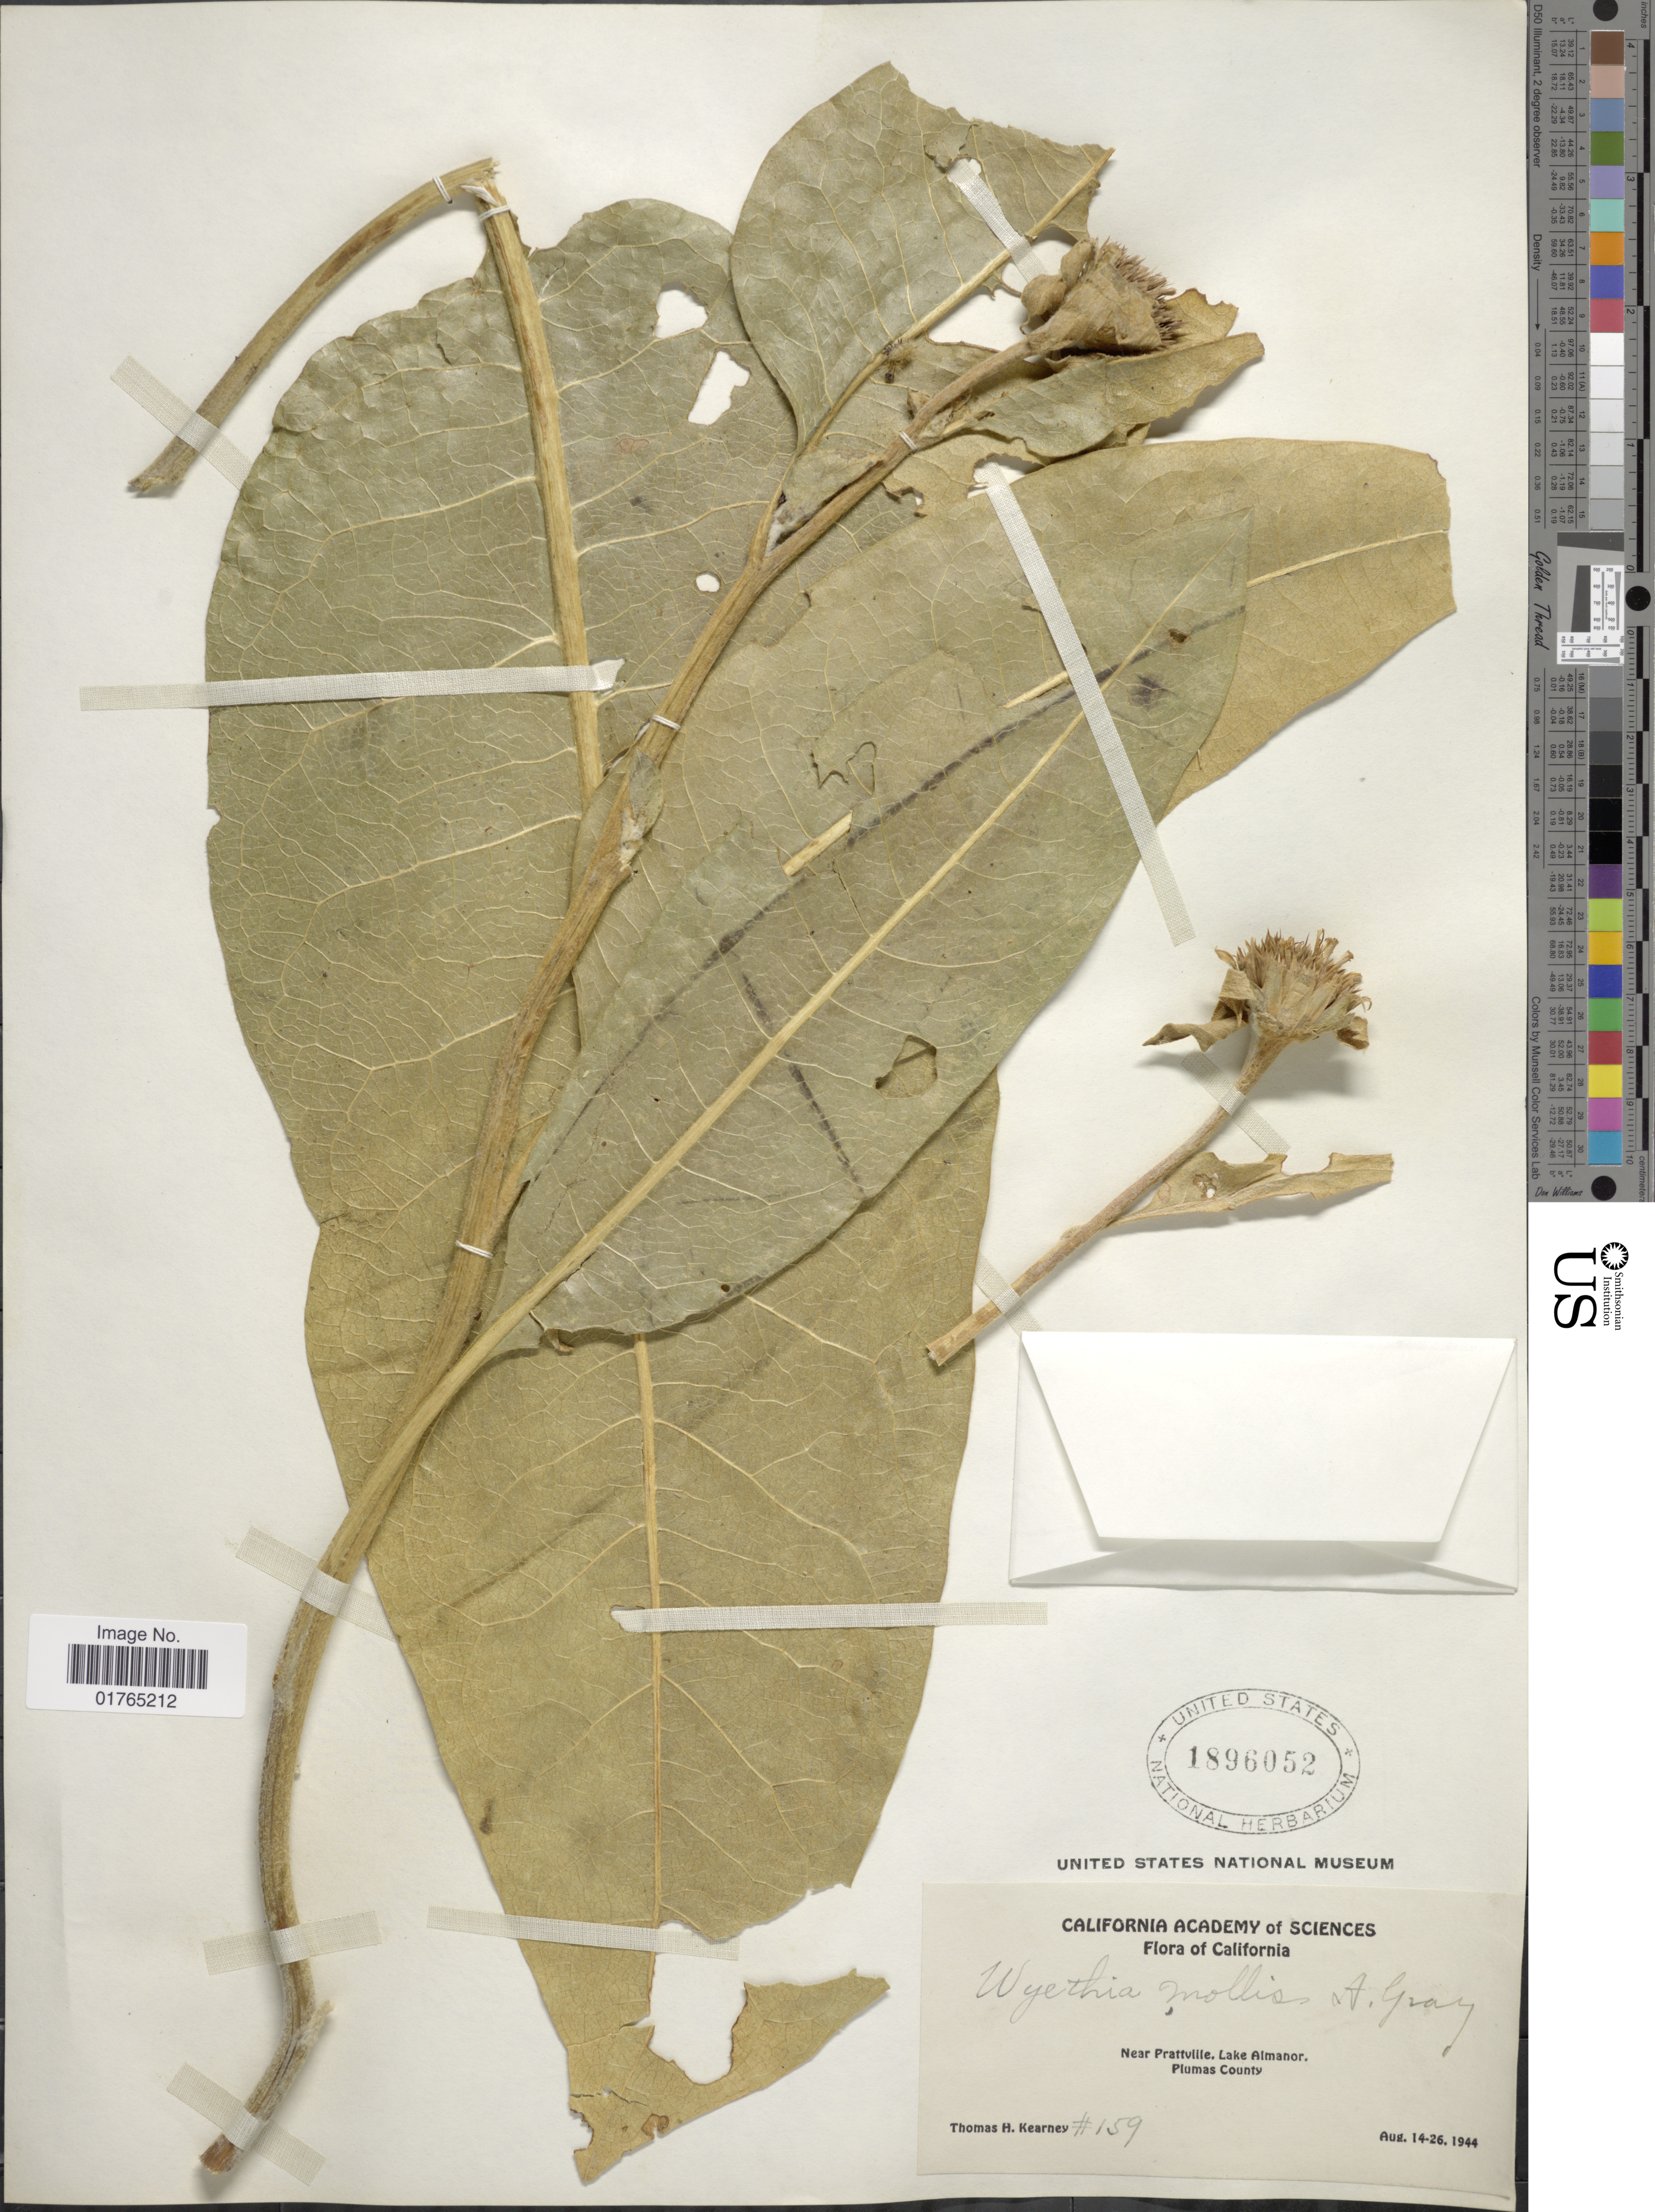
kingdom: Plantae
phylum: Tracheophyta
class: Magnoliopsida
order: Asterales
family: Asteraceae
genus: Wyethia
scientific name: Wyethia mollis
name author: A. Gray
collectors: T. H. Kearney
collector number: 159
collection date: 1944-08-14/1944-08-26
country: United States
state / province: California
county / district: Plumas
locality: Near Prattvlile, Lake Almanor, Plumas County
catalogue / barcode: US 1896052